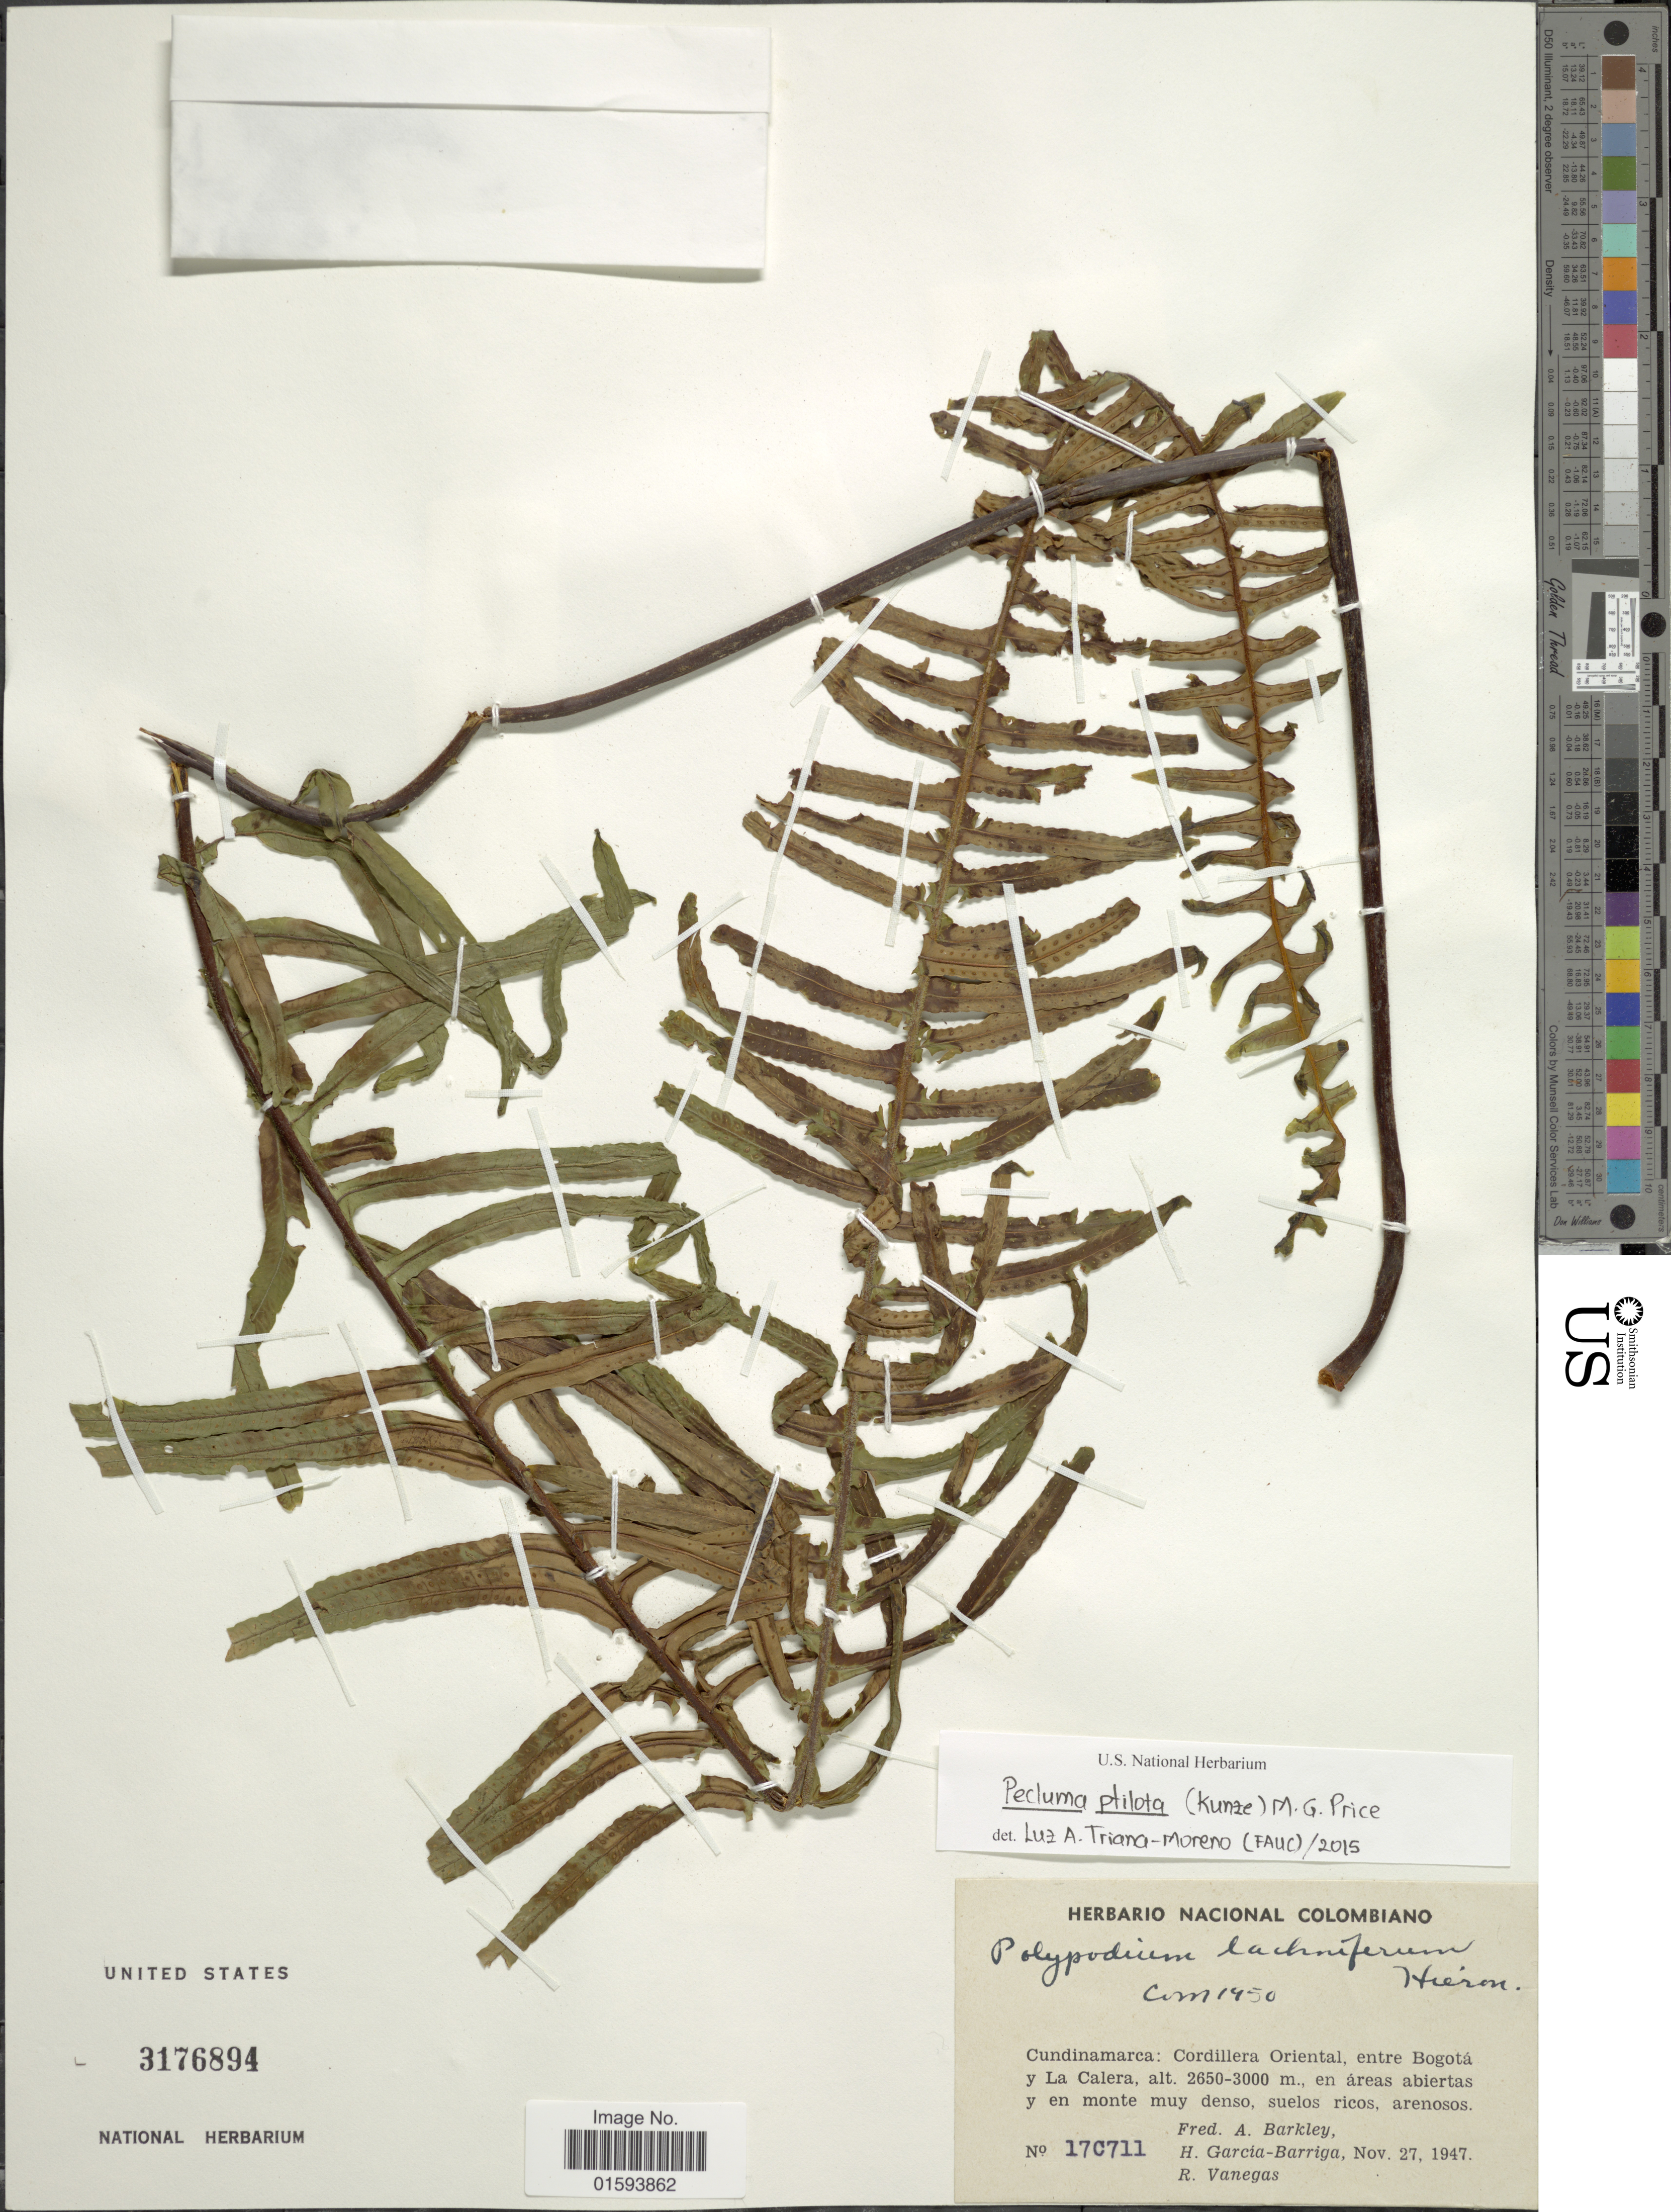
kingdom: Plantae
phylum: Tracheophyta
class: Polypodiopsida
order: Polypodiales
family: Polypodiaceae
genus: Pecluma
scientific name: Pecluma ptilodos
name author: (Kunze) Price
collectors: F. A. Barkley, H. García Barriga & R. Vanegas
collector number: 17C711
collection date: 1947-11-27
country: Colombia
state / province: Cundinamarca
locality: Cordillera Oriental, entre Bogota y La Calera.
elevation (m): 2650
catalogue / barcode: US 3176894